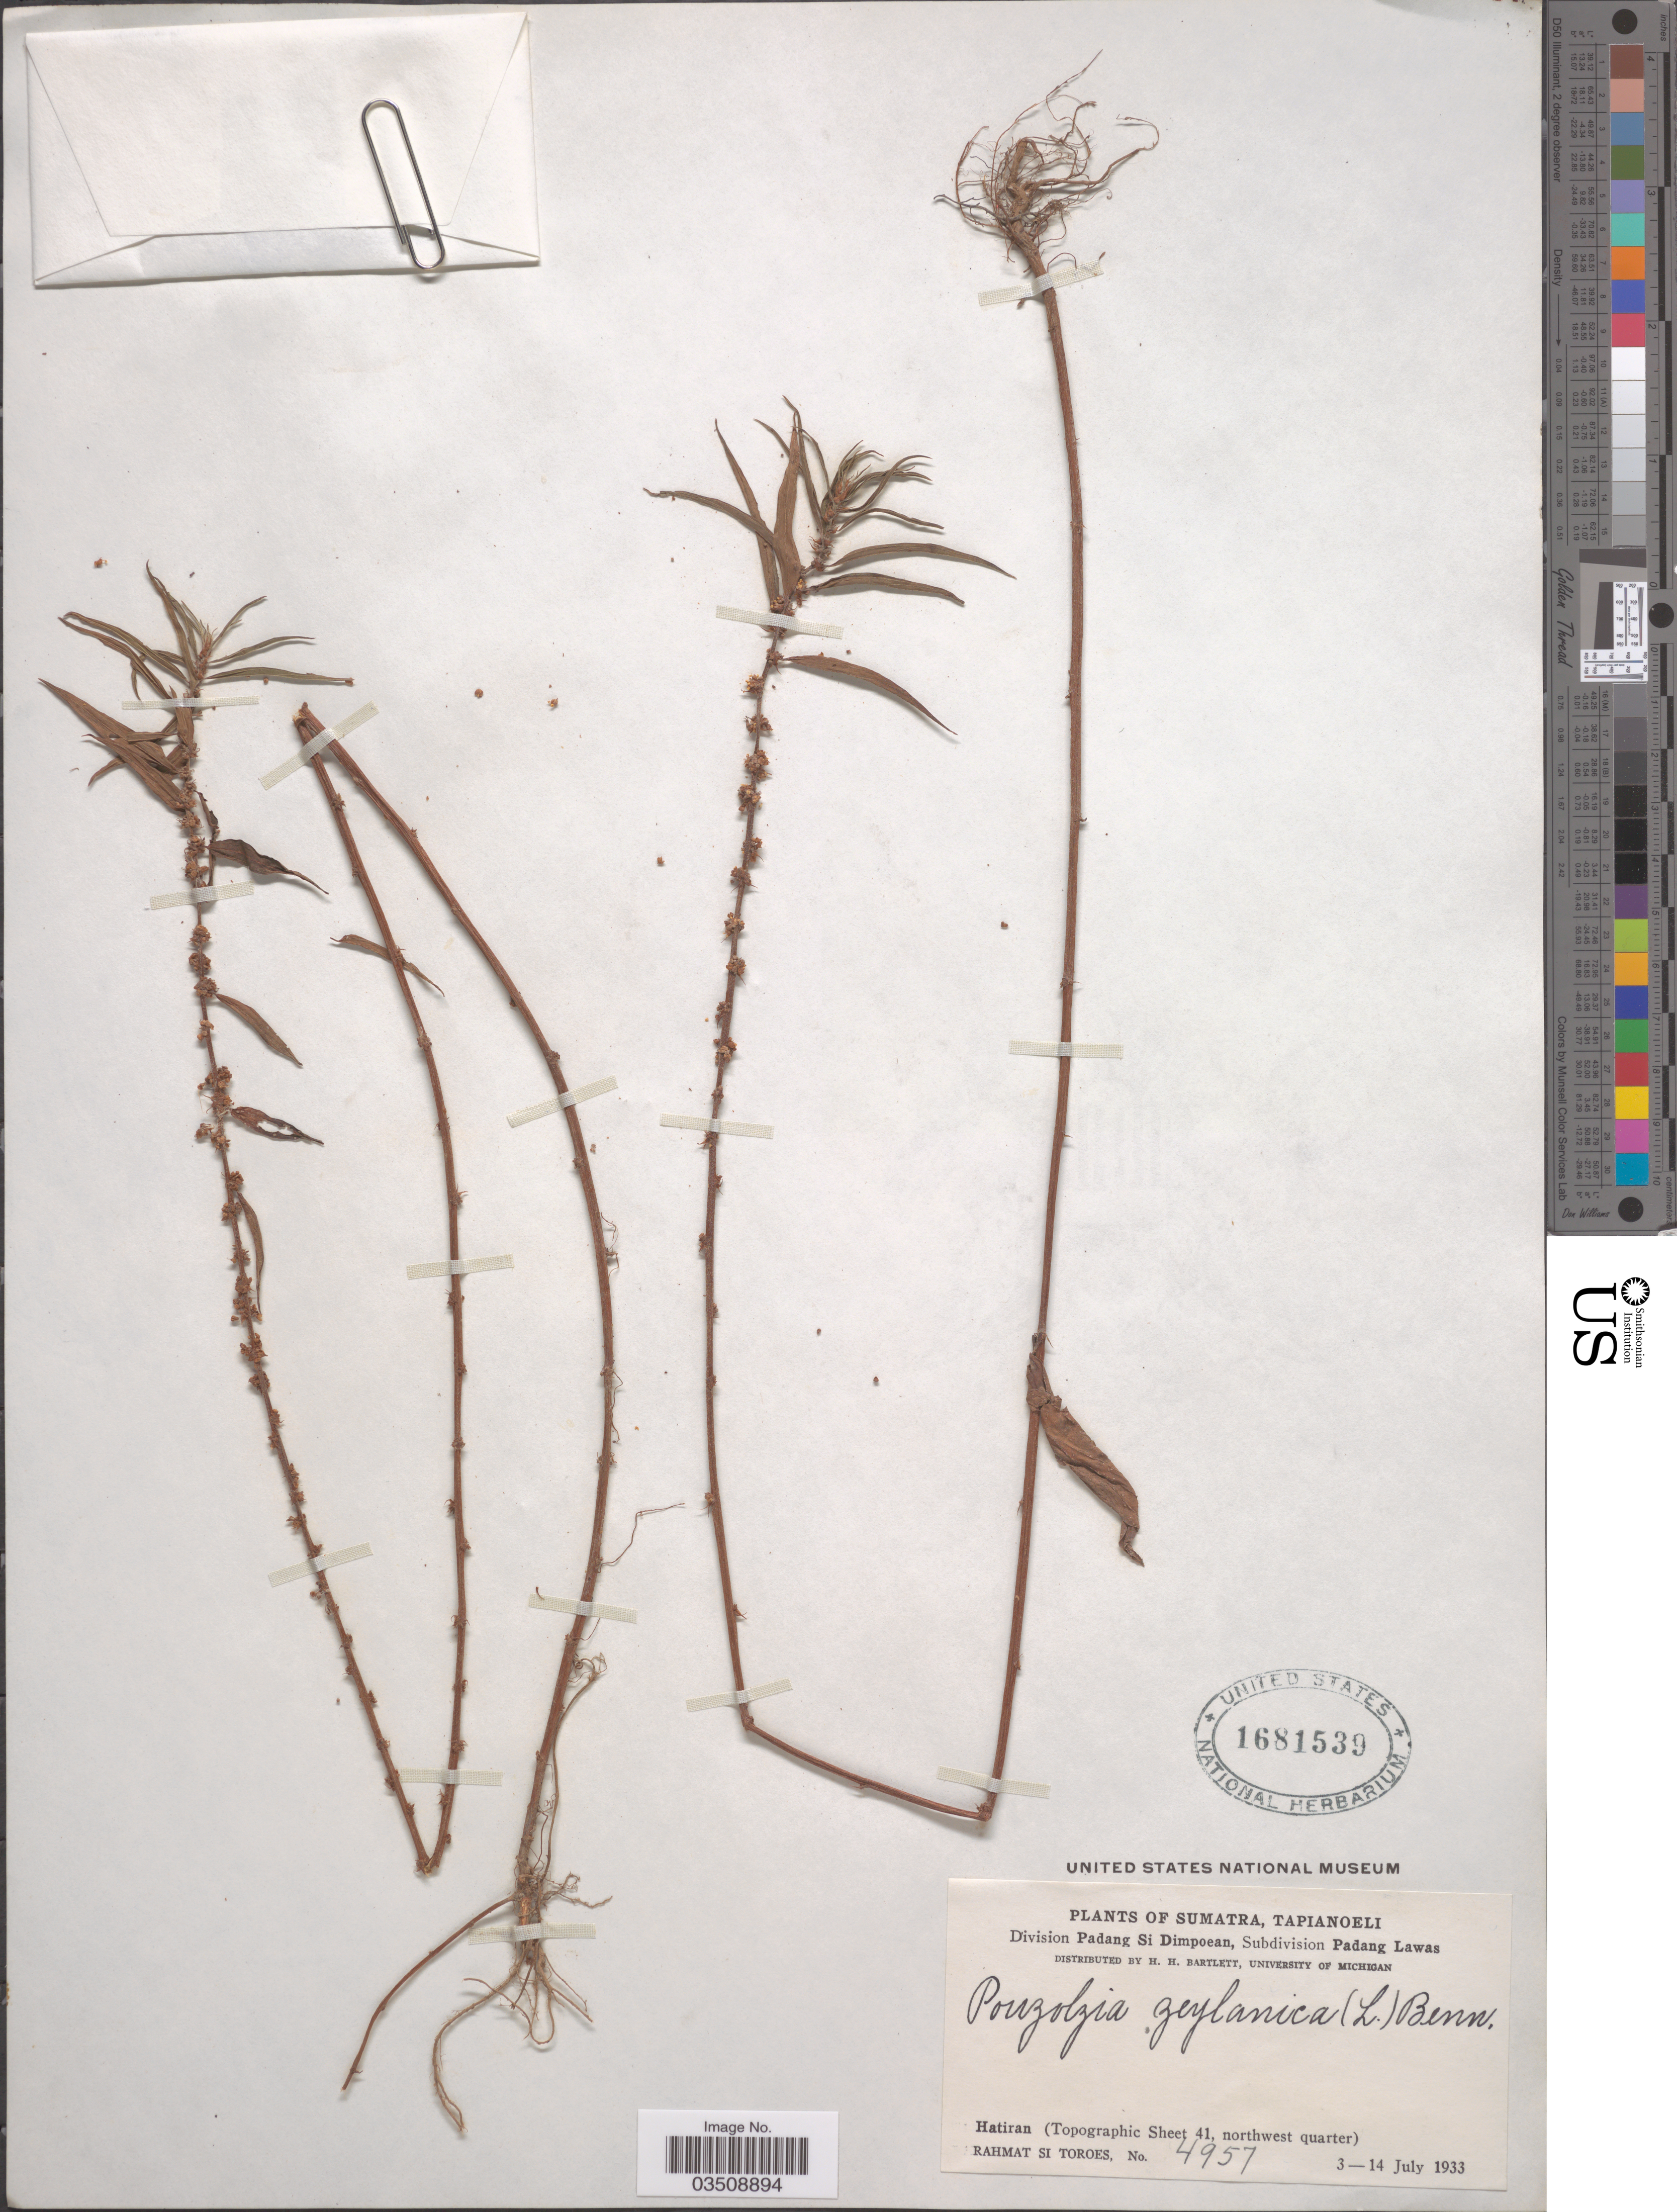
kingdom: Plantae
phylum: Tracheophyta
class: Magnoliopsida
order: Rosales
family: Urticaceae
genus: Pouzolzia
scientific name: Pouzolzia zeylanica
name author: (L.) Benn.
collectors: Rahmat Si Boeea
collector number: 4957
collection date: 1933-07-03/1933-07-14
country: Indonesia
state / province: Sumatra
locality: Tapianoeli. Division Padang Si Dimpoean, Subdivision Padang Lawas. Hatiran (Topgraphic Sheet 41, northwest quarter).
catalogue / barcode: US 1681539